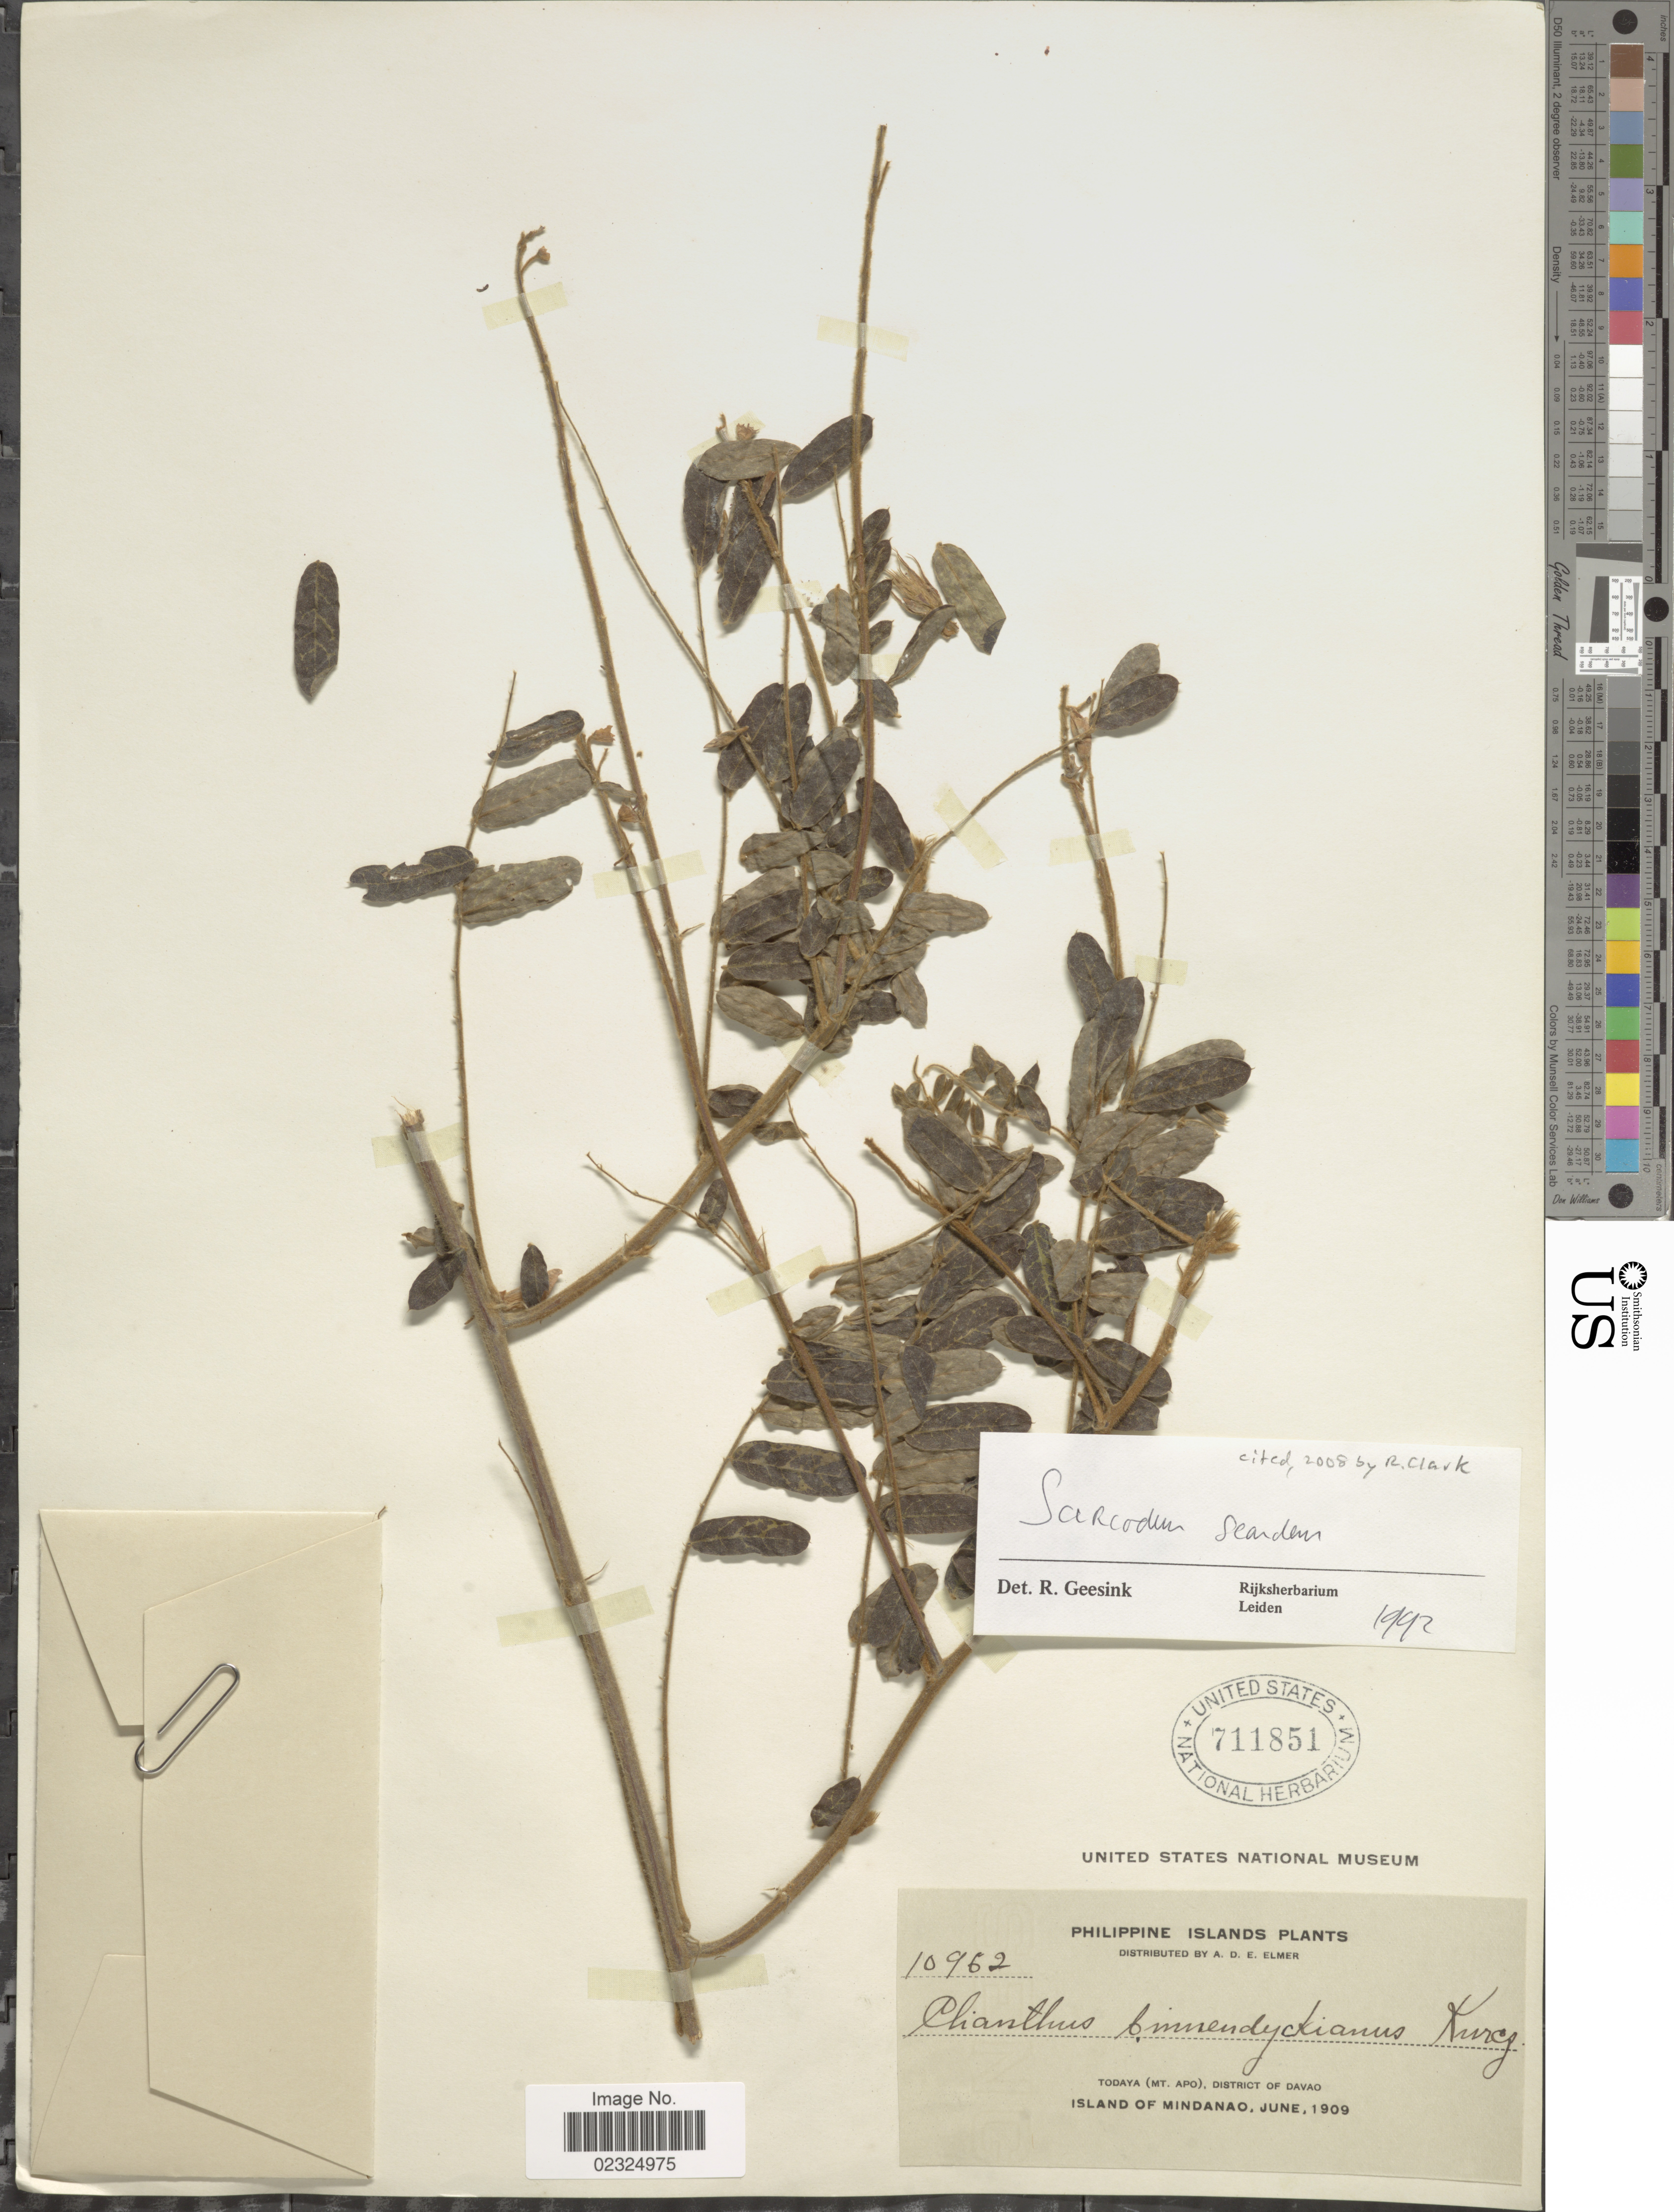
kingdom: Plantae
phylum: Tracheophyta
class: Magnoliopsida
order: Fabales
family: Fabaceae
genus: Sarcodum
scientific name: Sarcodum scandens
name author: Lour.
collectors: A. D. E. Elmer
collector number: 10962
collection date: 1909-06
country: Philippines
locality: Todaya (Mt. Apo), District of Davao, Island of Mindanao.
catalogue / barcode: US 711851